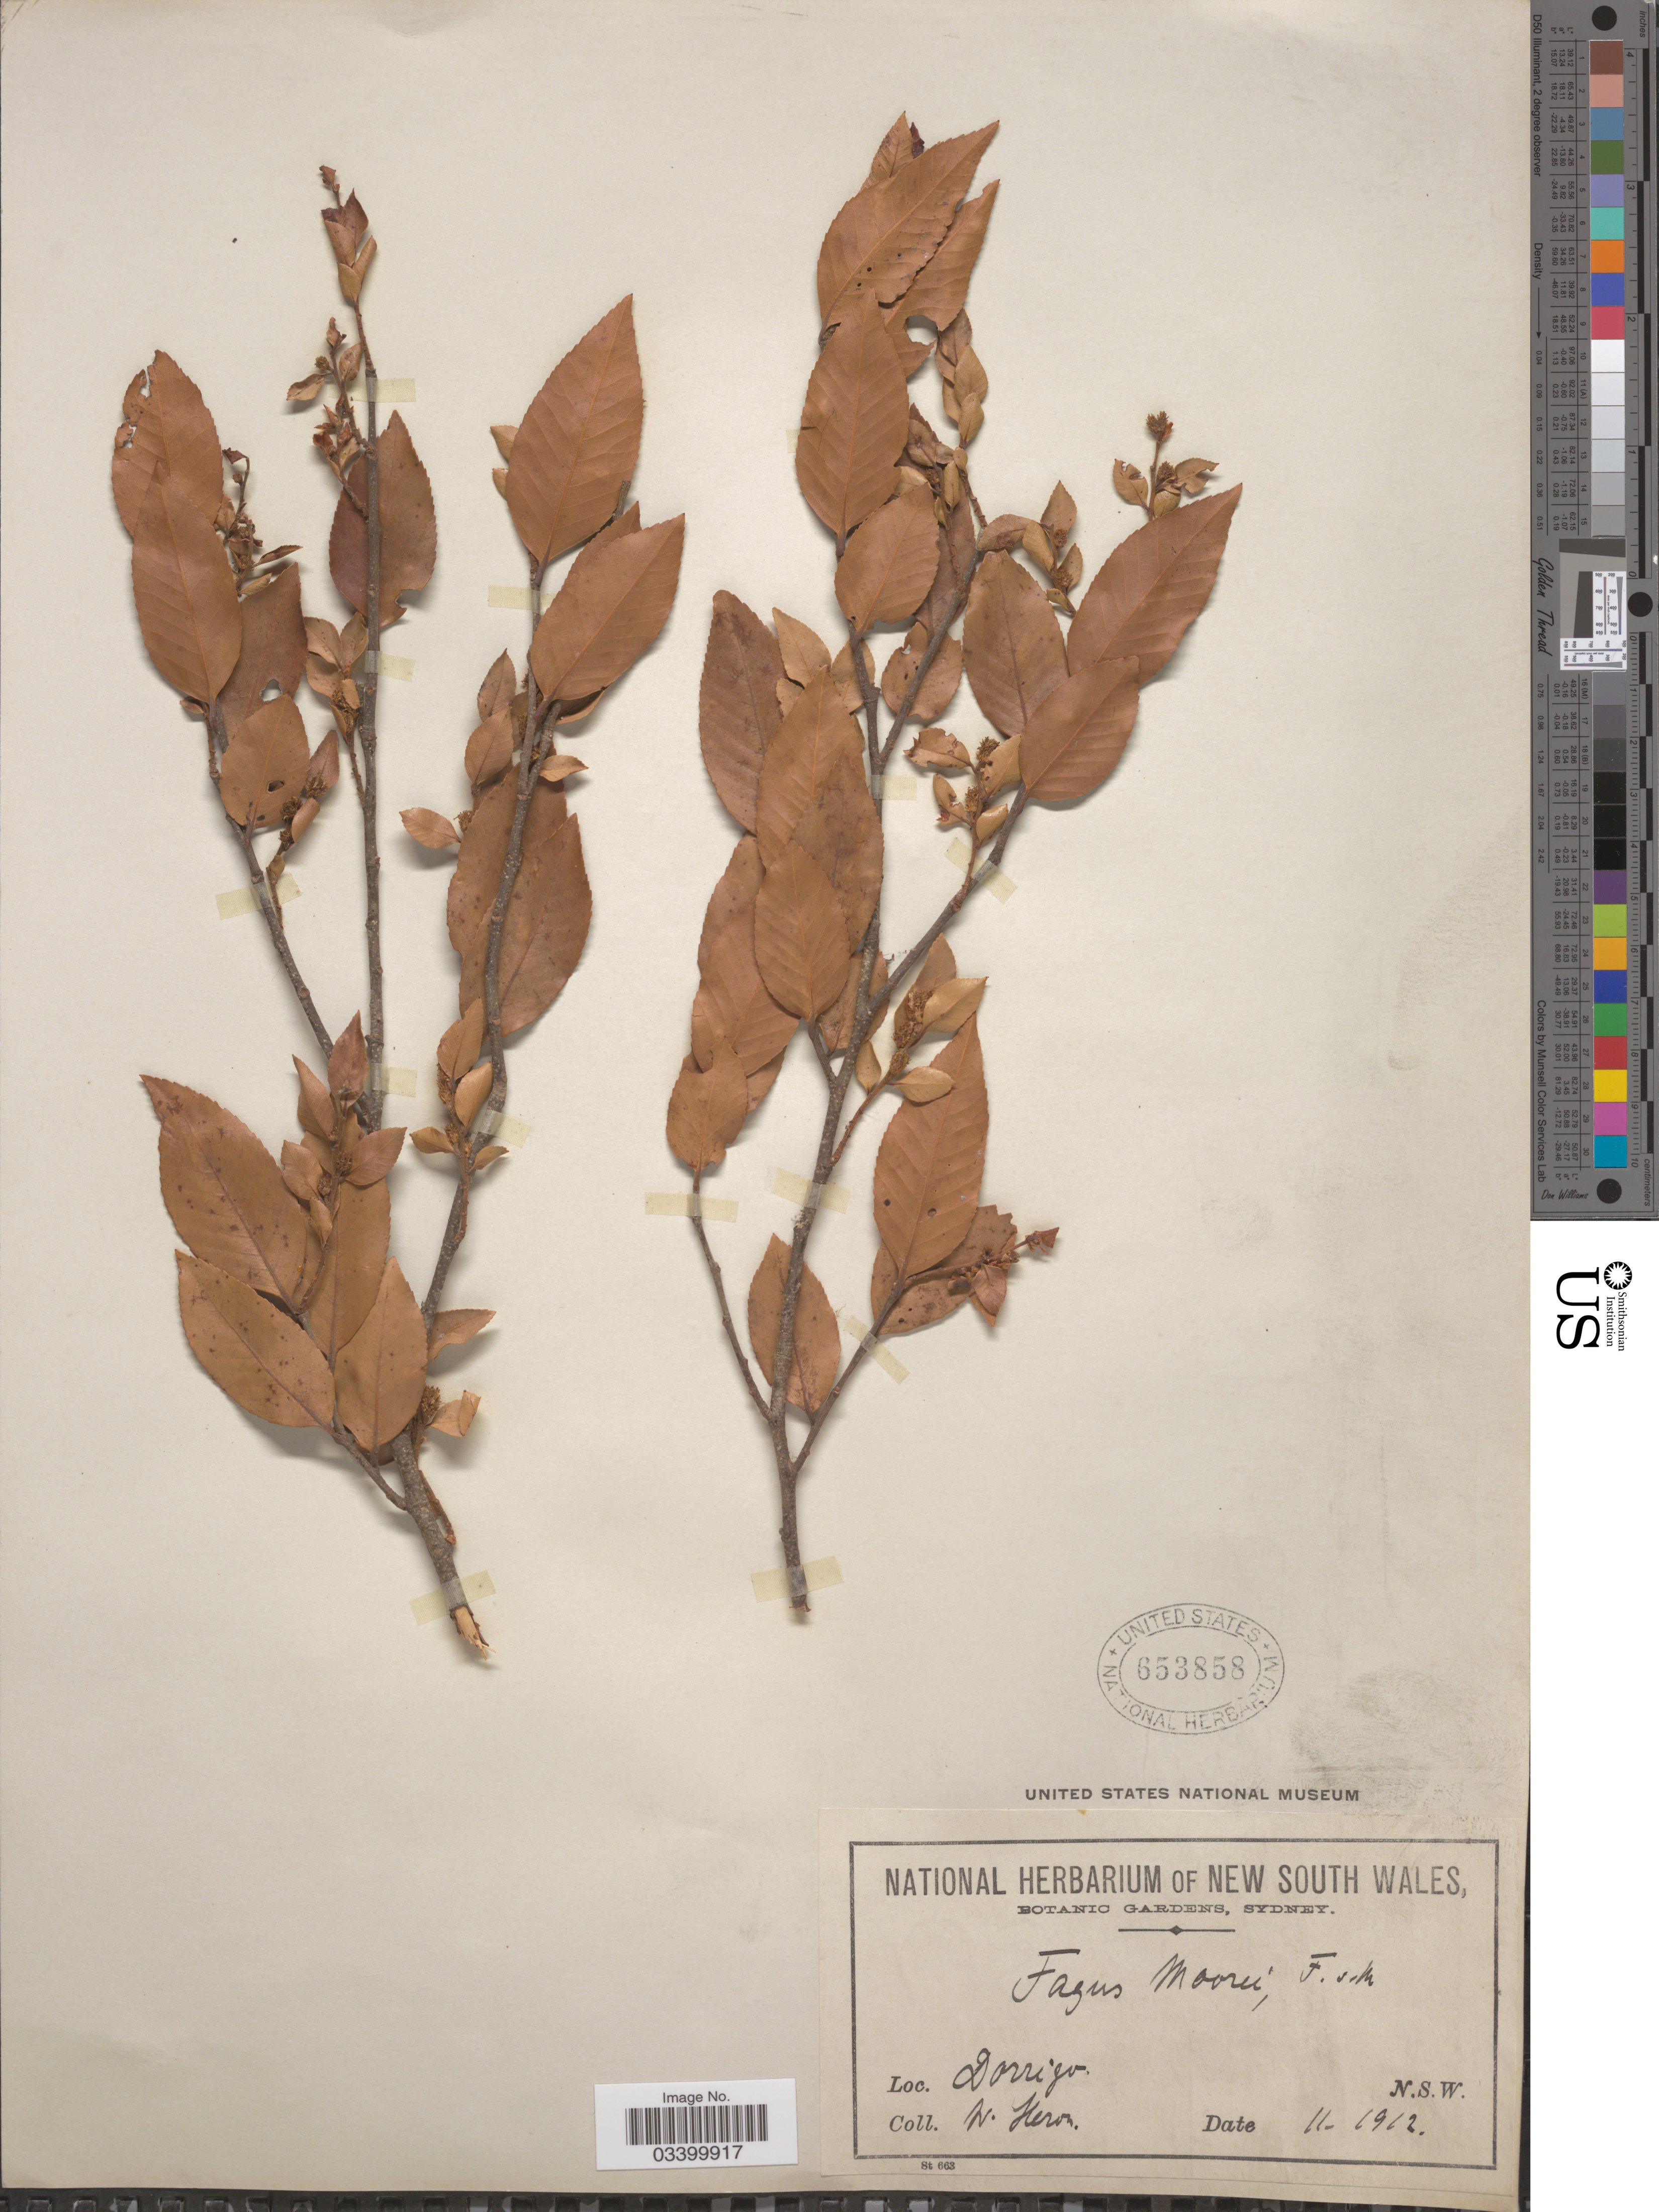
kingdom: Plantae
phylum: Tracheophyta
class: Magnoliopsida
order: Fagales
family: Nothofagaceae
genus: Nothofagus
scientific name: Nothofagus moorei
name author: (F. Muell.) Krasser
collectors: W. Heron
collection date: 1912-11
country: Australia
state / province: New South Wales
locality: Dorrigo.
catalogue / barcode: US 653858